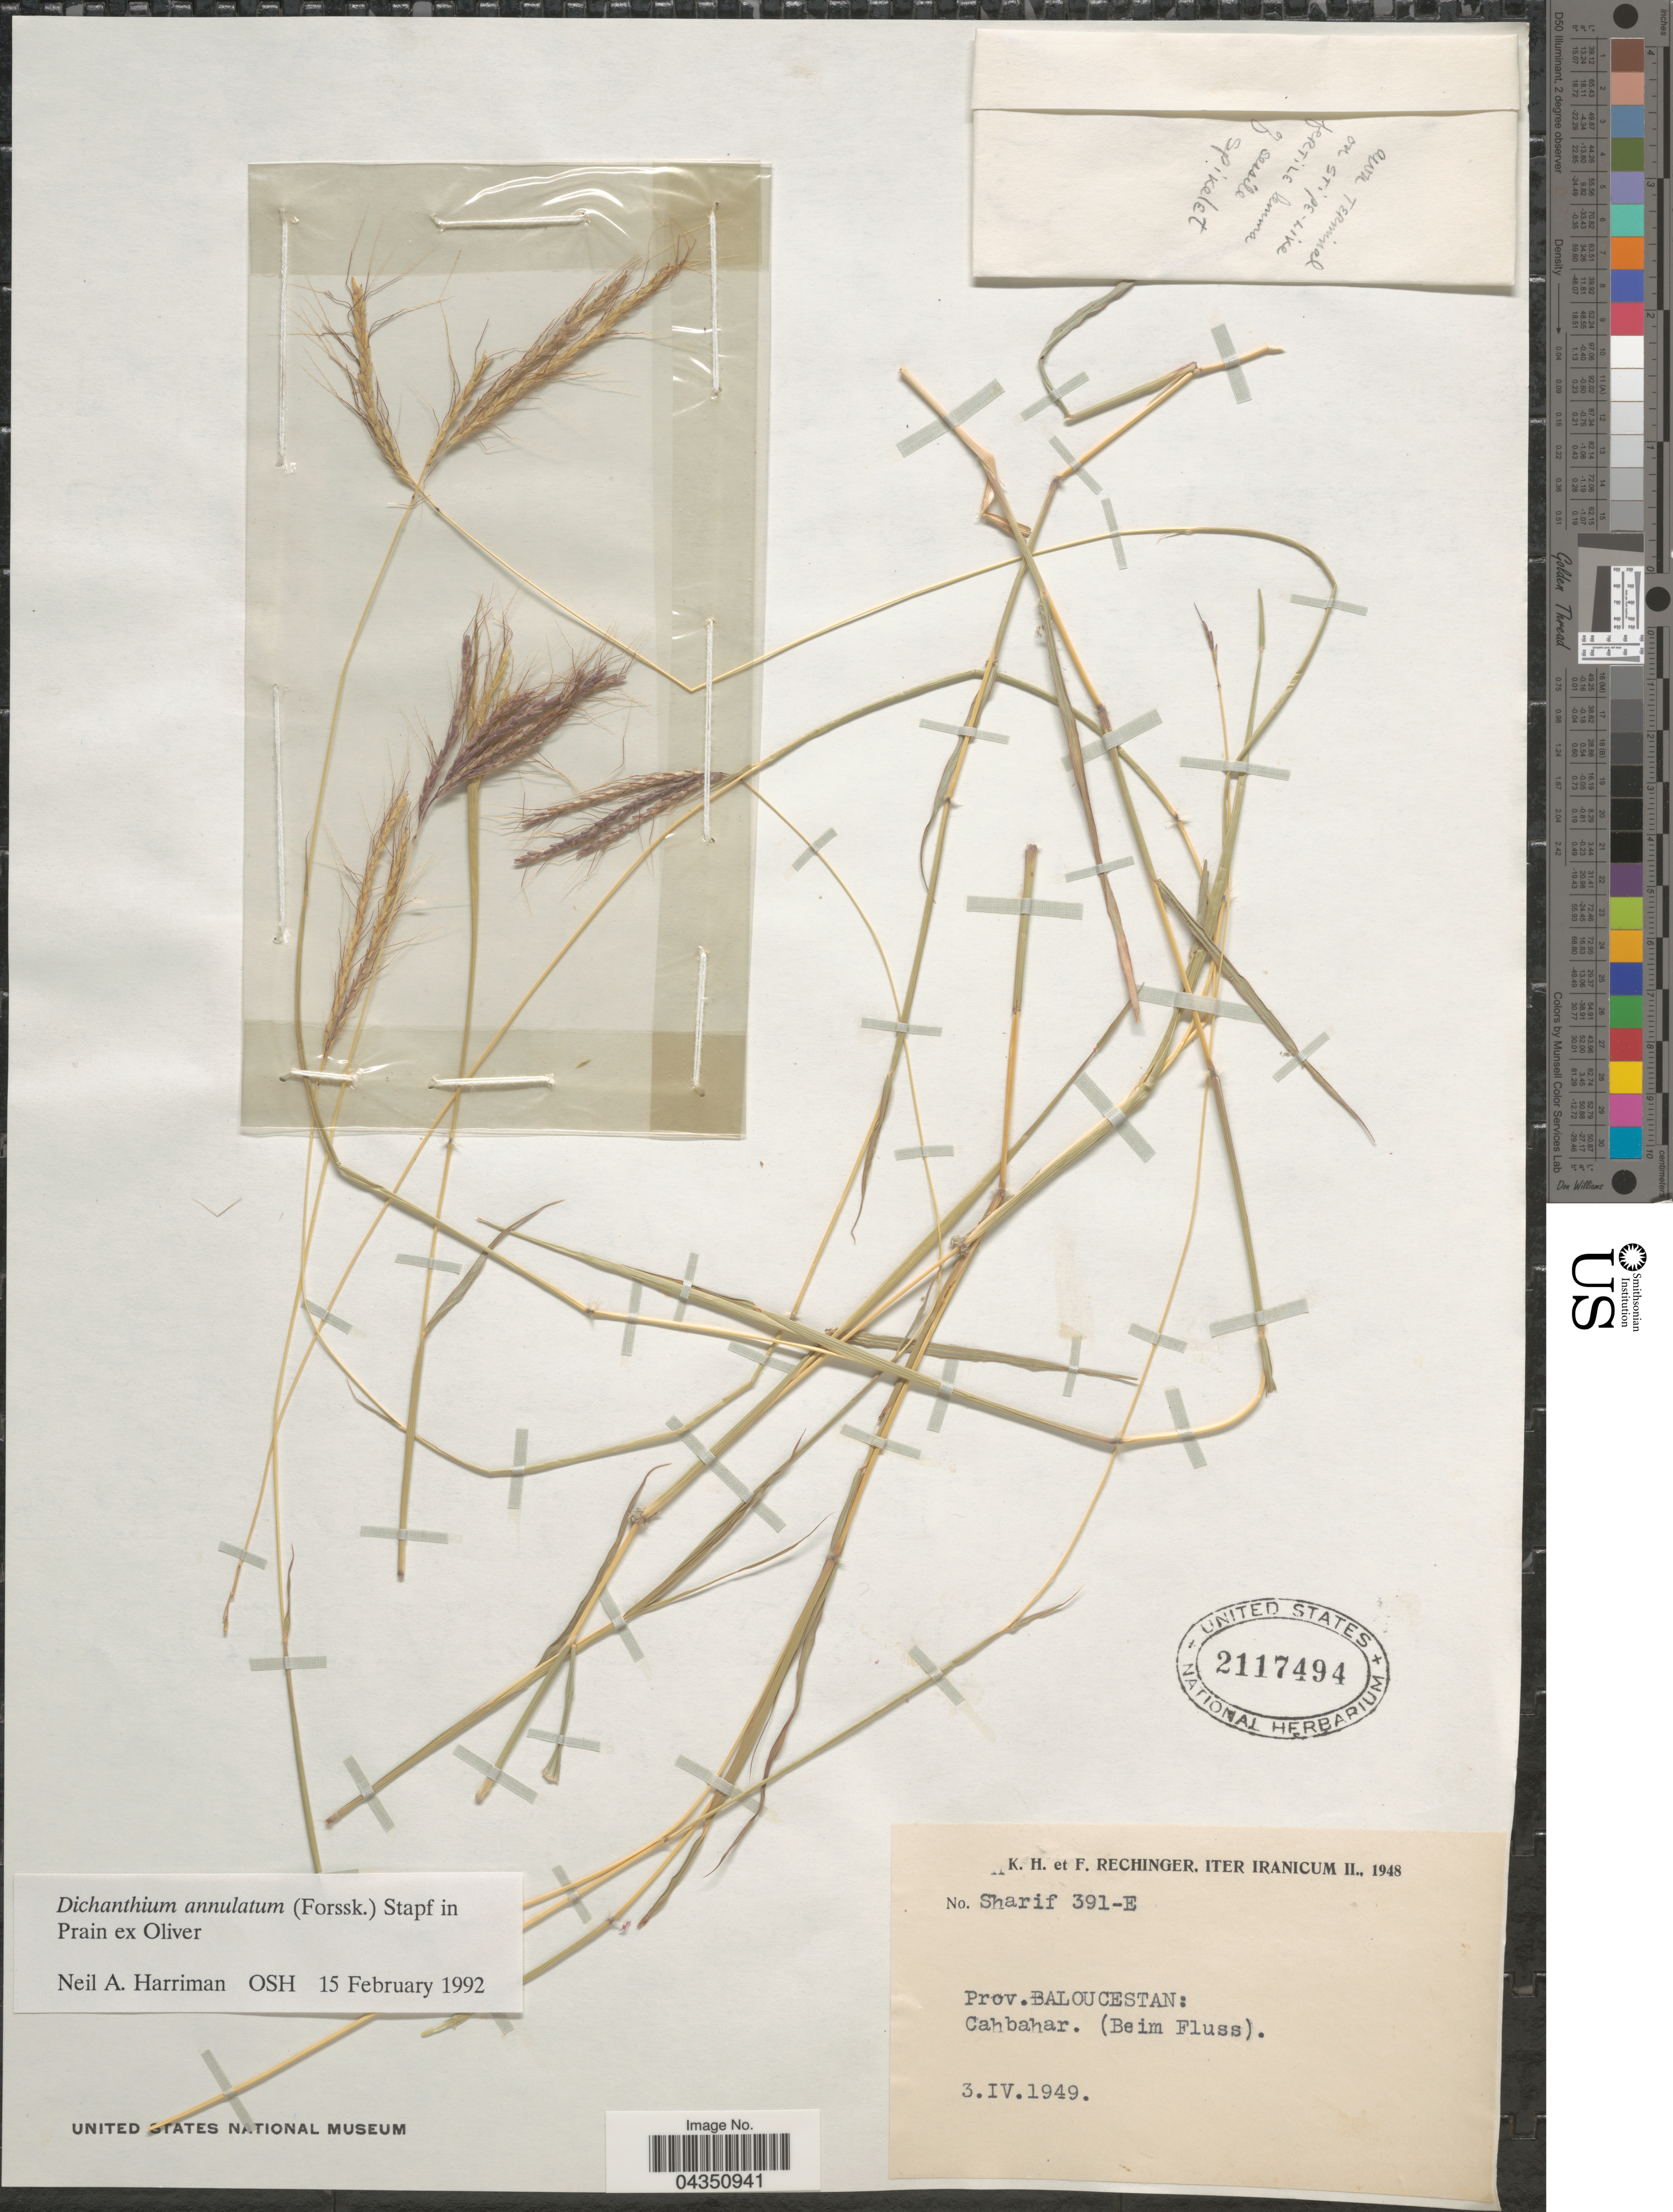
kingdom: Plantae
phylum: Tracheophyta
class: Liliopsida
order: Poales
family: Poaceae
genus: Dichanthium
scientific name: Dichanthium annulatum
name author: (Forssk.) Stapf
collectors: K. H. Rechinger & F. Rechinger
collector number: Sharif 391-E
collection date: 1949-04-03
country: Iran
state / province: Sistan and Baluchistan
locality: Iter Iranicum II., 1948. Prov. Baloucestan: Cahbahar. (Beim Fluss).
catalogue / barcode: US 2117494